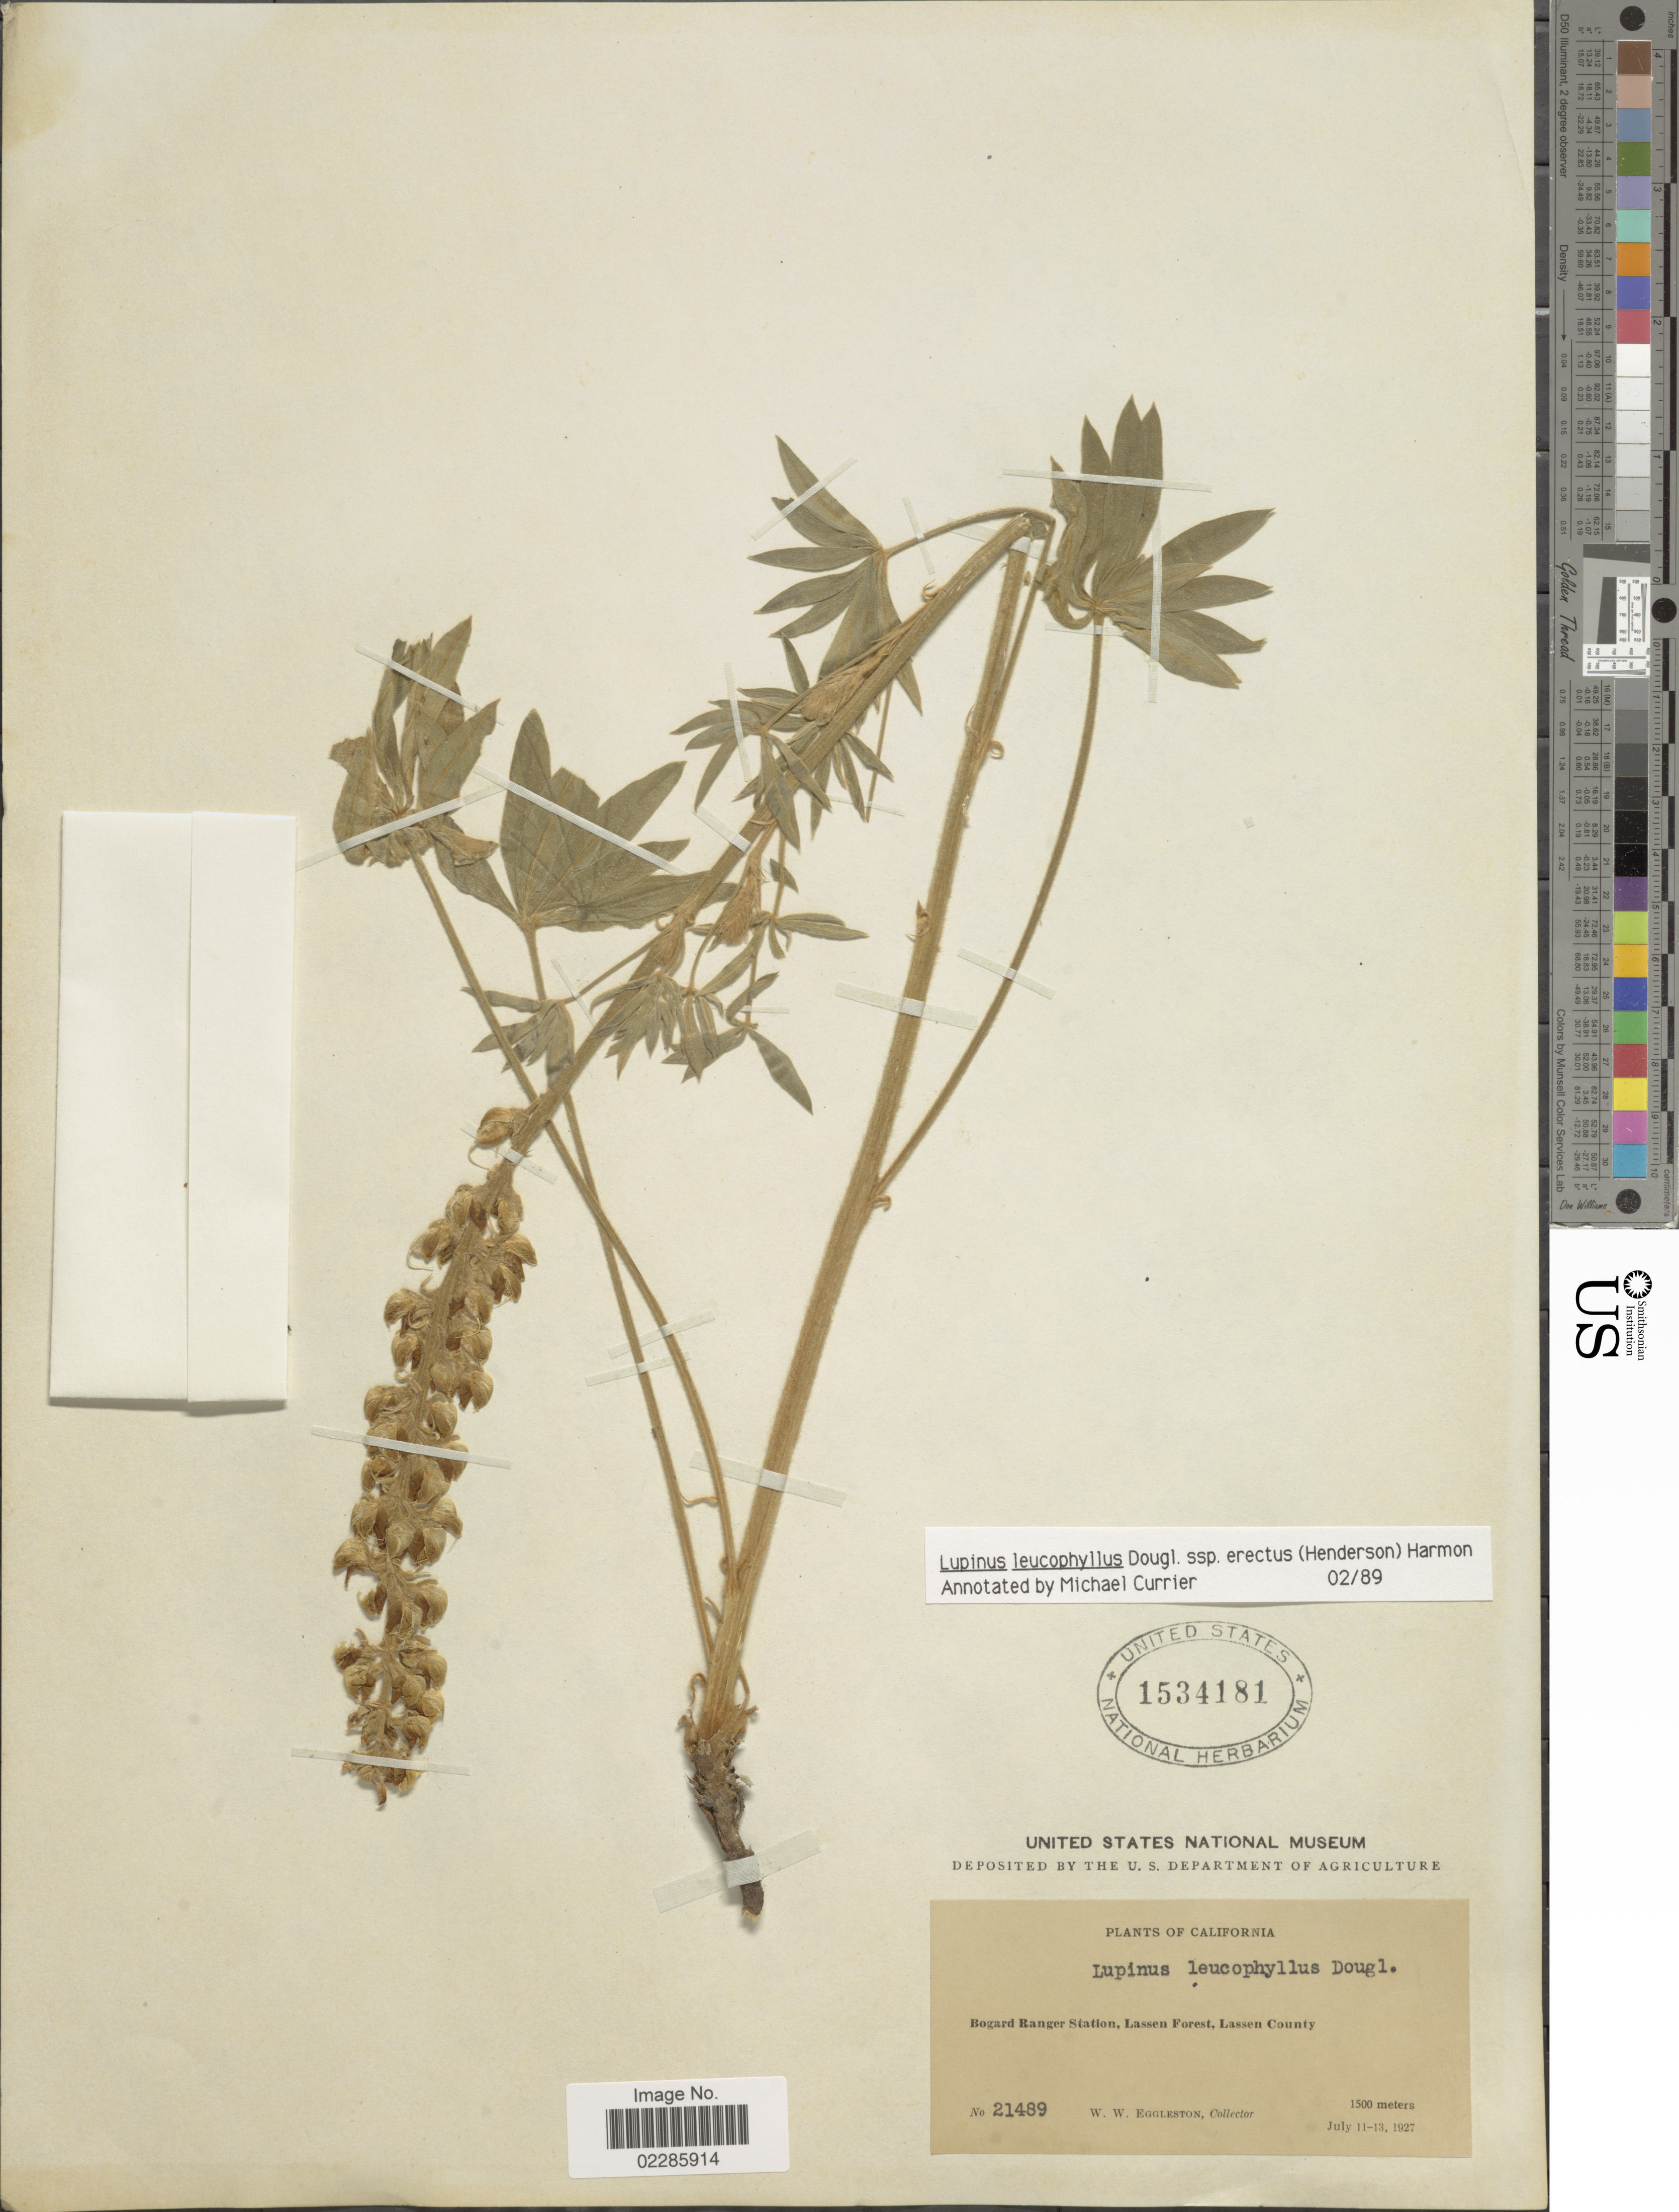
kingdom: Plantae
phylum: Tracheophyta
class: Magnoliopsida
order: Fabales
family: Fabaceae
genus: Lupinus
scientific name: Lupinus leucophyllus subsp. erectus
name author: (Douglass M.Hend.) Harmon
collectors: W. W. Eggleston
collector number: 21489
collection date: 1927-07-11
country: United States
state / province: California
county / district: Lassen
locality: Bogard Ranger Station, Lassen Forest, Lassen County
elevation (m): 1500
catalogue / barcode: US 1534181